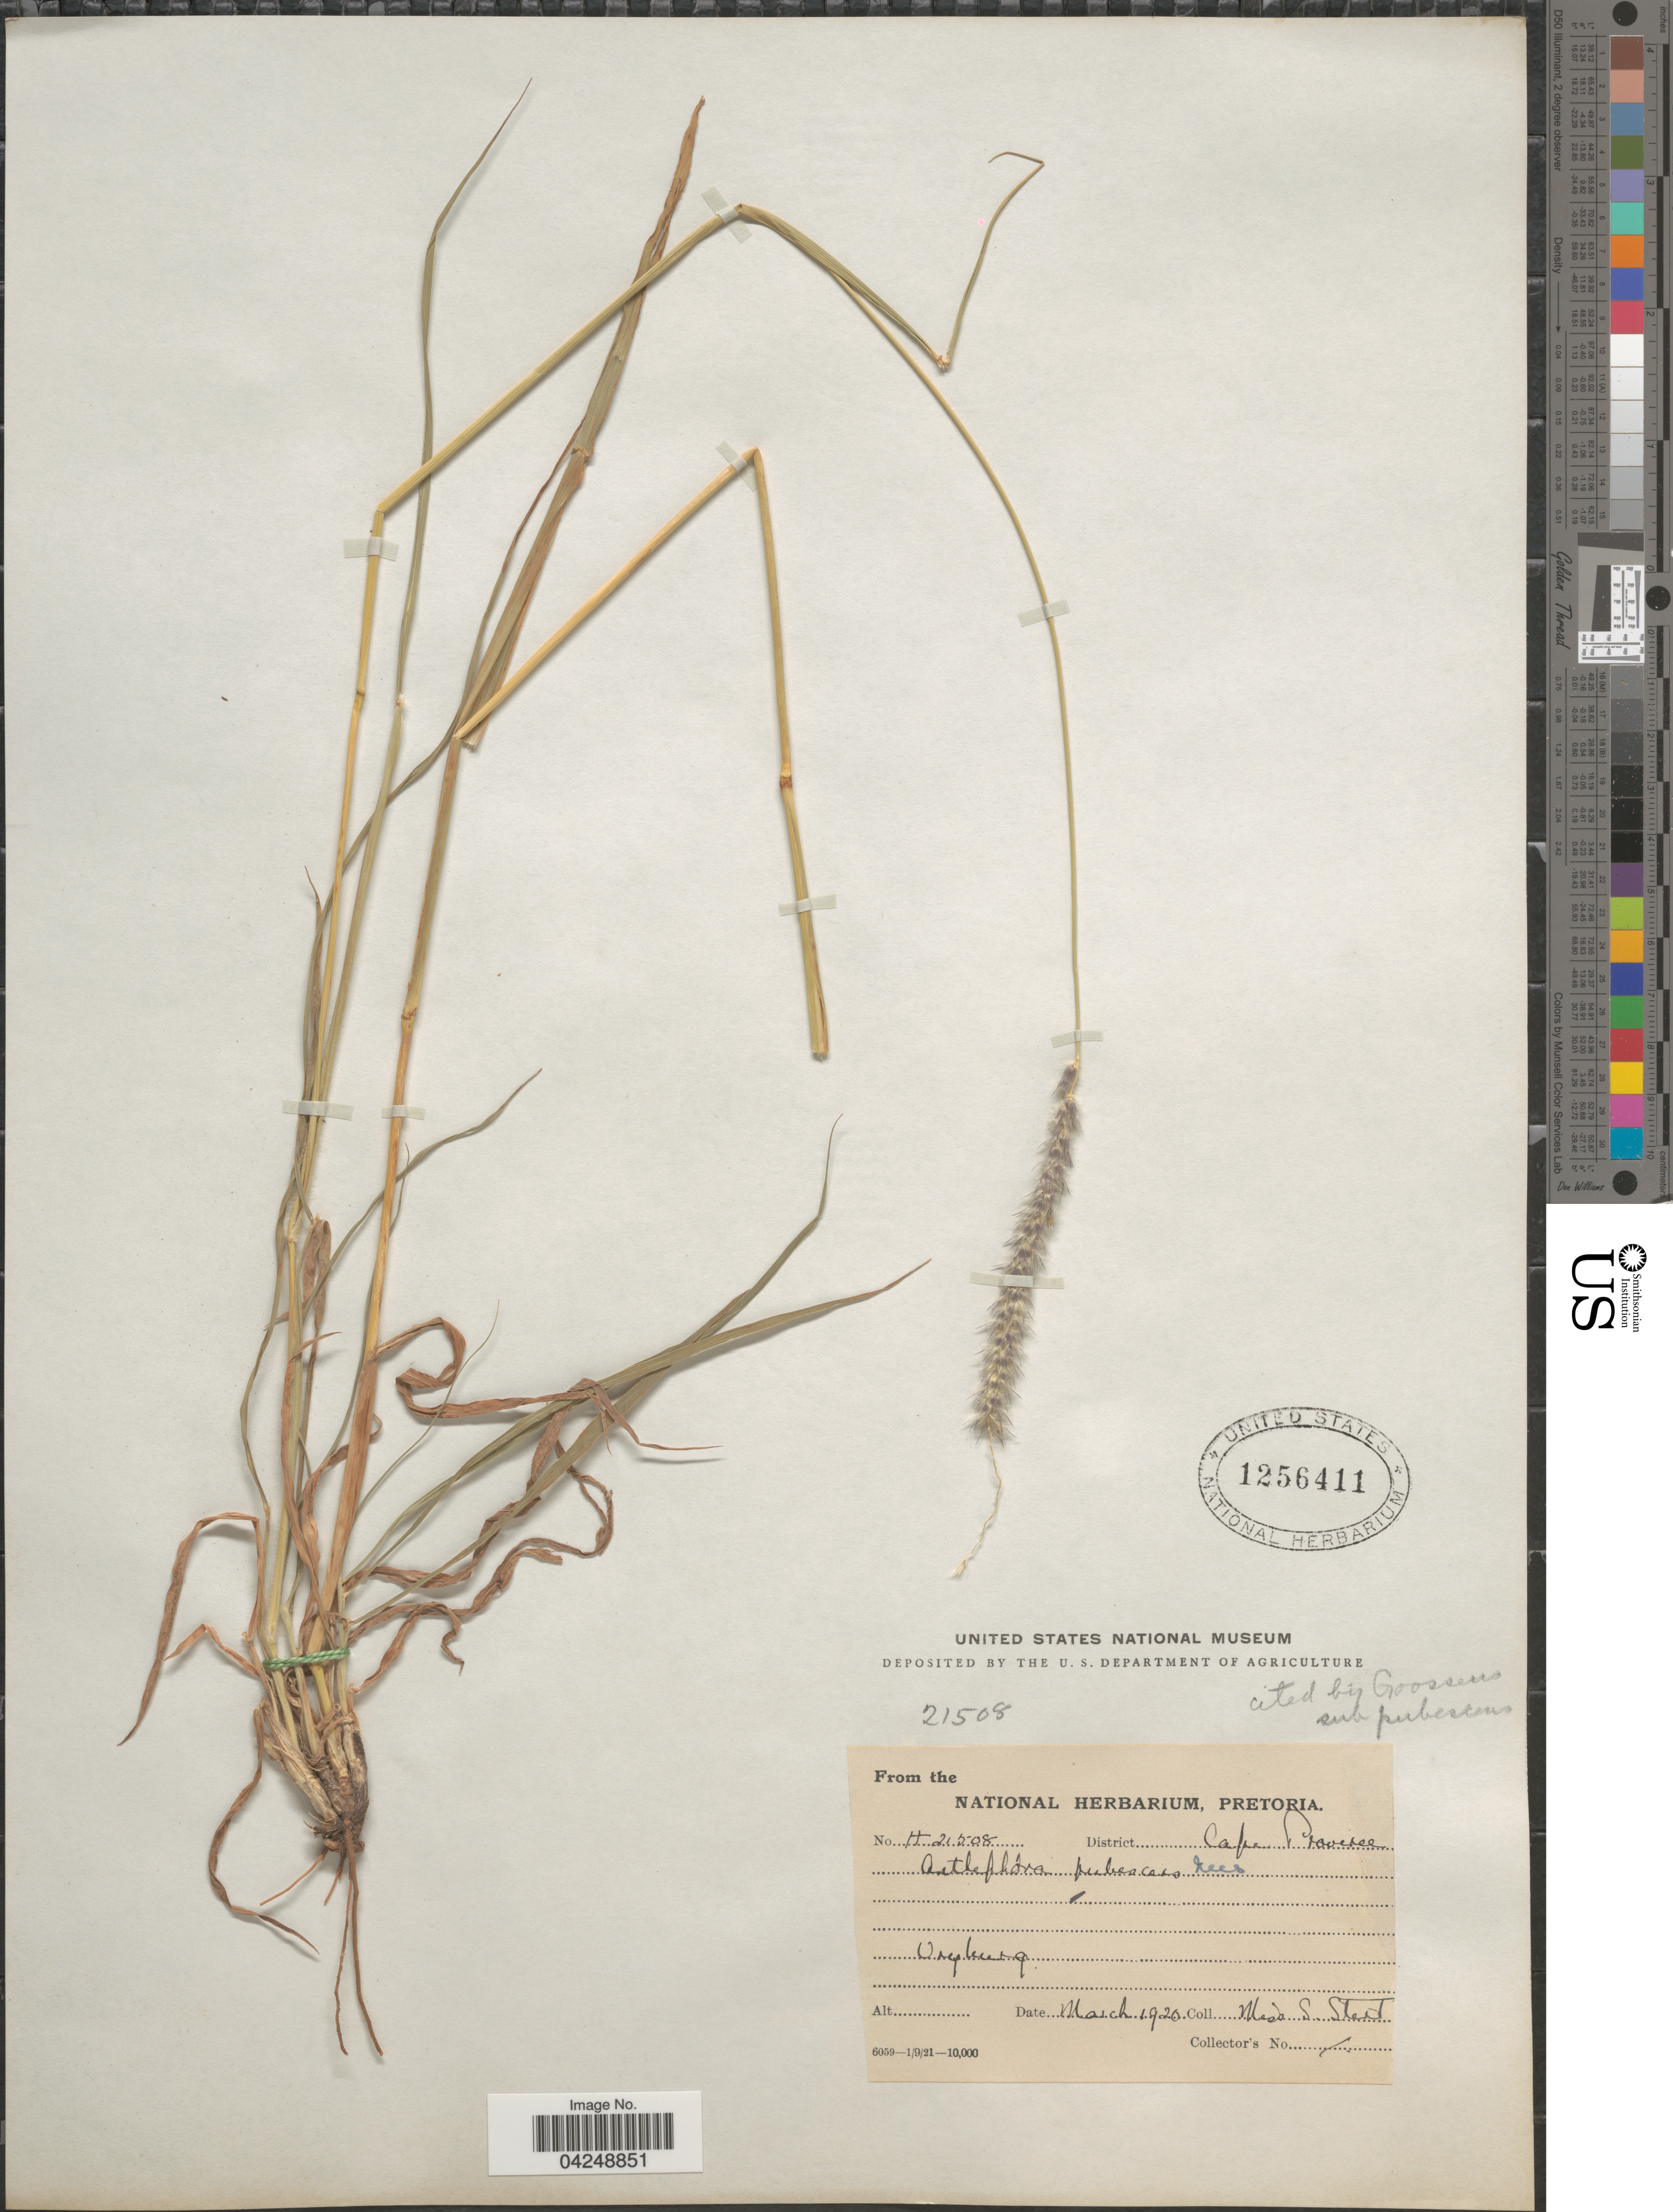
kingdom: Plantae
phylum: Tracheophyta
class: Liliopsida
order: Poales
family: Poaceae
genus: Anthephora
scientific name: Anthephora pubescens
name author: Nees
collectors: S. Stent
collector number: H21508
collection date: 1920-03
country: South Africa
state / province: North West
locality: District Cape Province. Vryburg.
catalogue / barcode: US 1256411